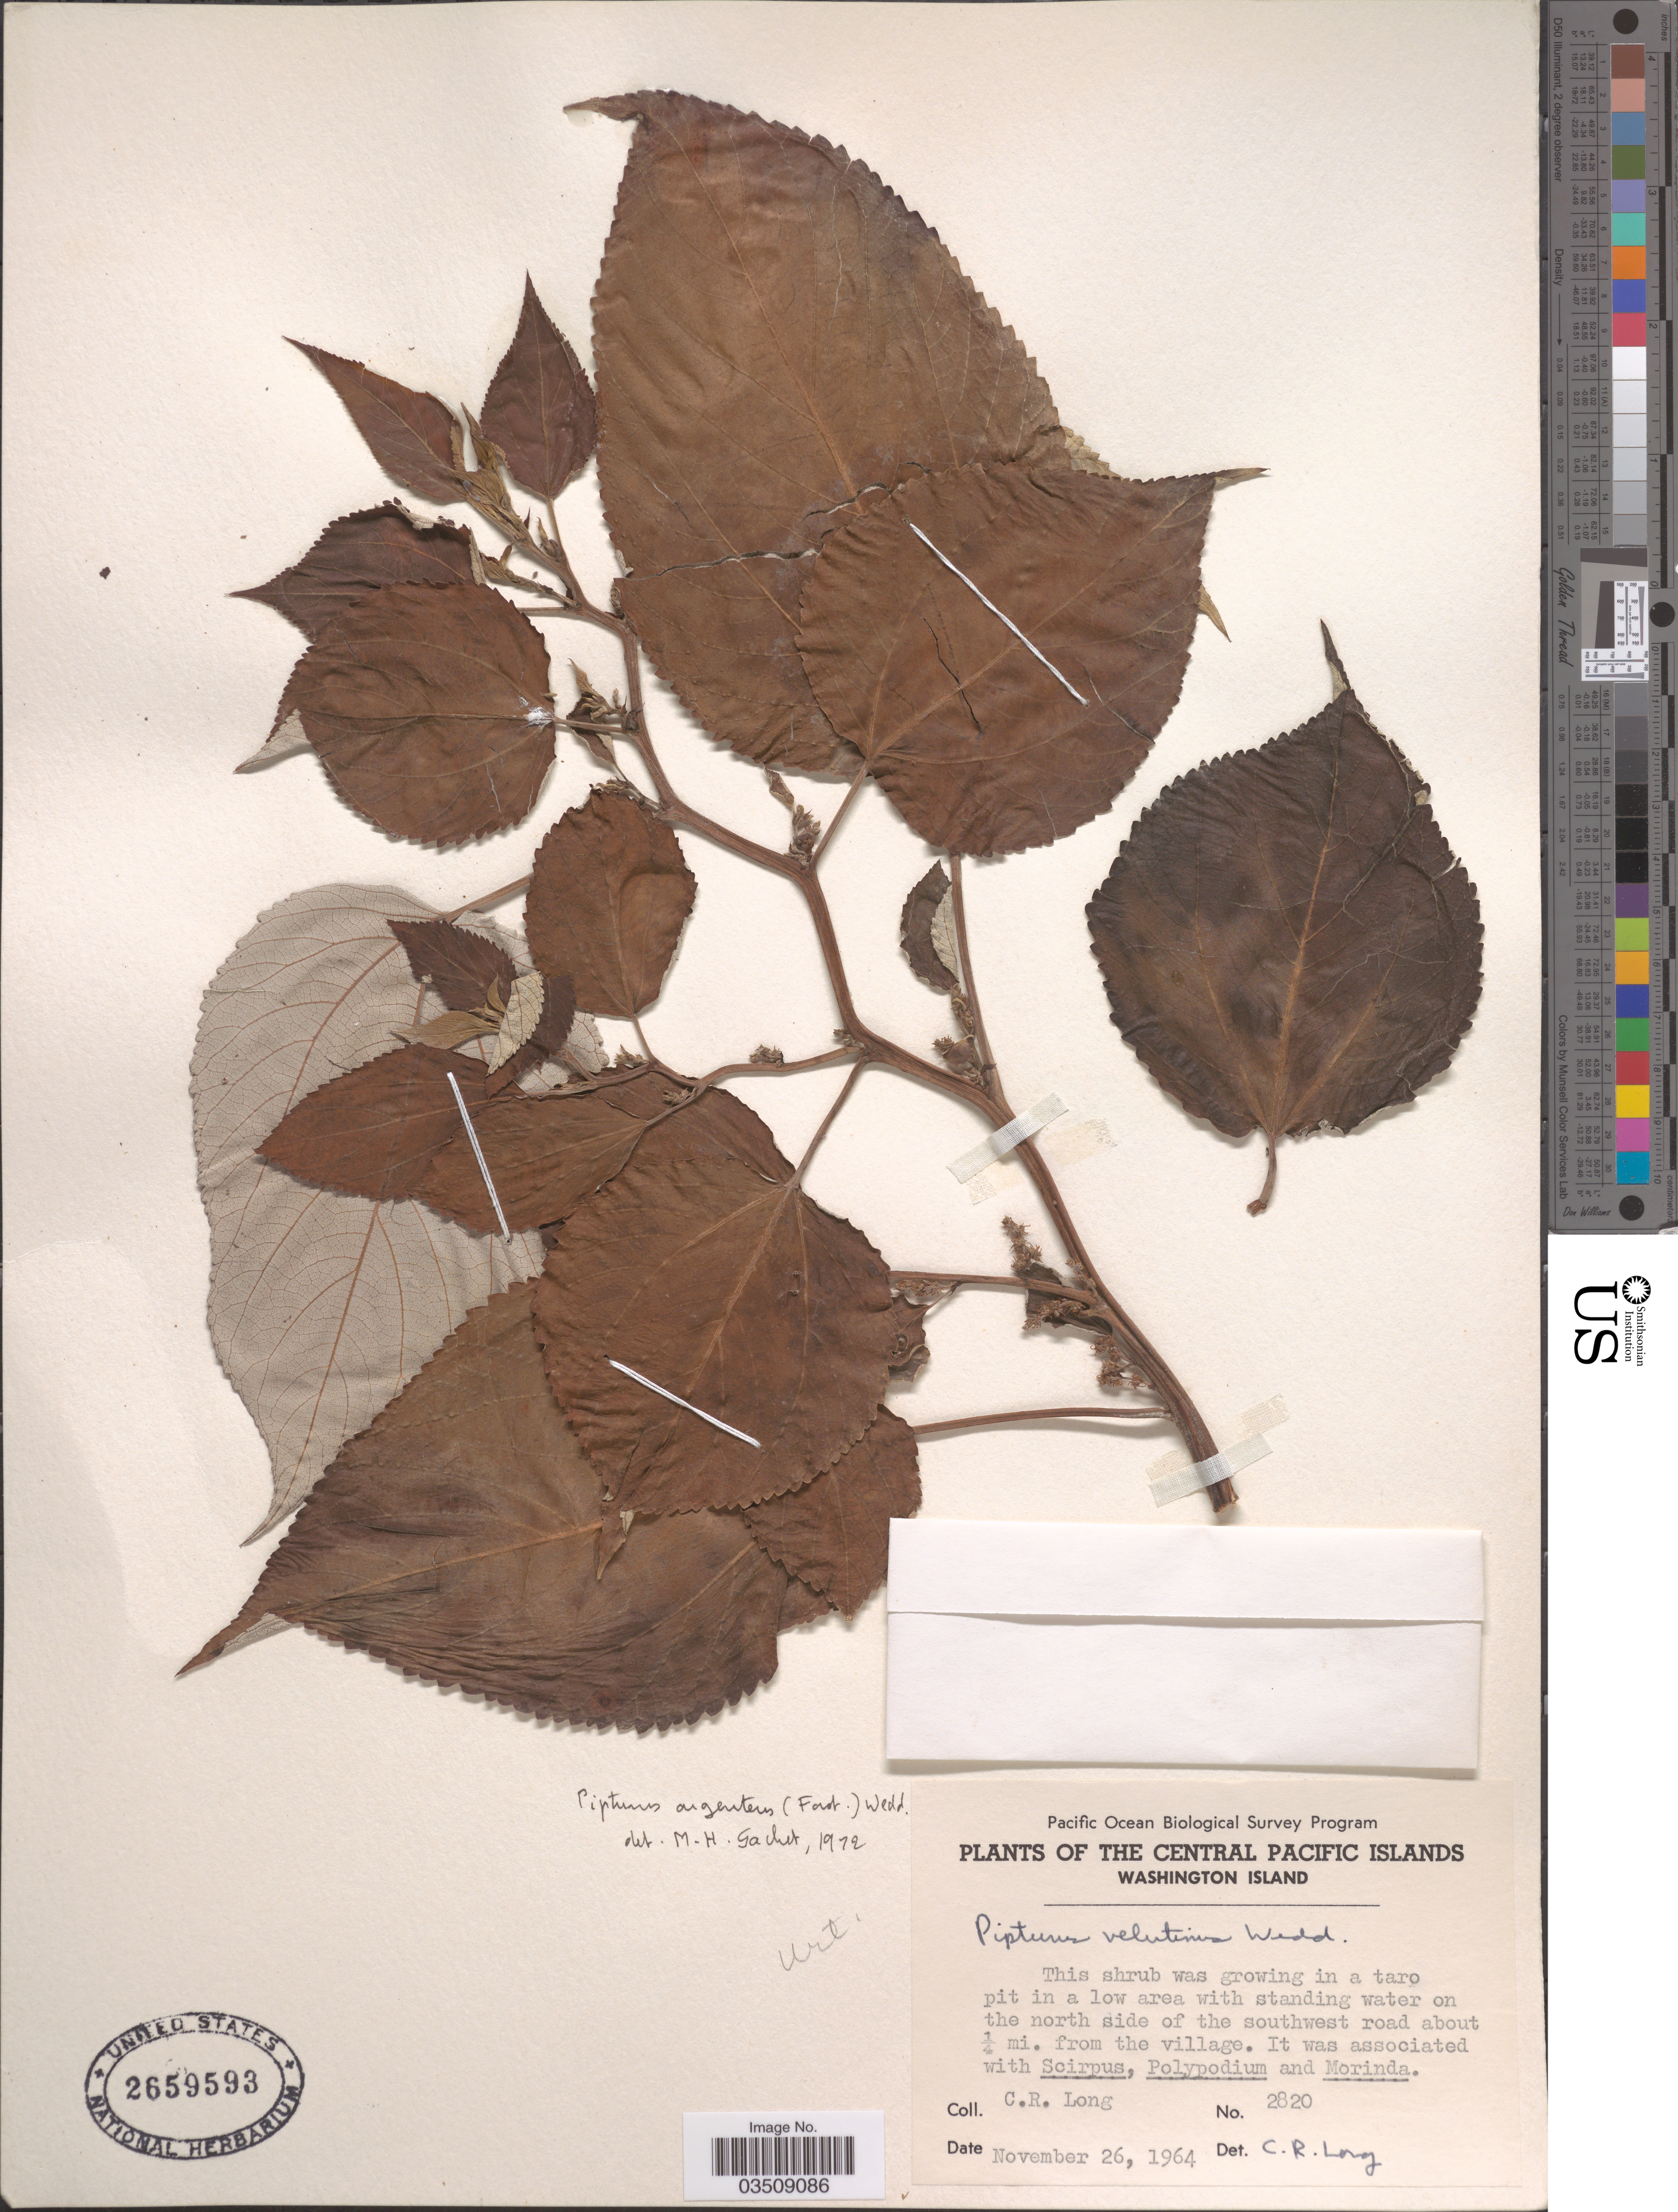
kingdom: Plantae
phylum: Tracheophyta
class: Magnoliopsida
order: Rosales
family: Urticaceae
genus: Pipturus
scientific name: Pipturus argenteus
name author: (G. Forst.) Wedd.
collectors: C. R. Long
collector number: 2820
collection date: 1964-11-26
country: Kiribati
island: Teraina [Washington]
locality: The Central Pacific Islands. Washington Island. In a taro pit in a low area with standing water on the north side of the southwest road about ¼ mi. from the village.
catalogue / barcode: US 2659593